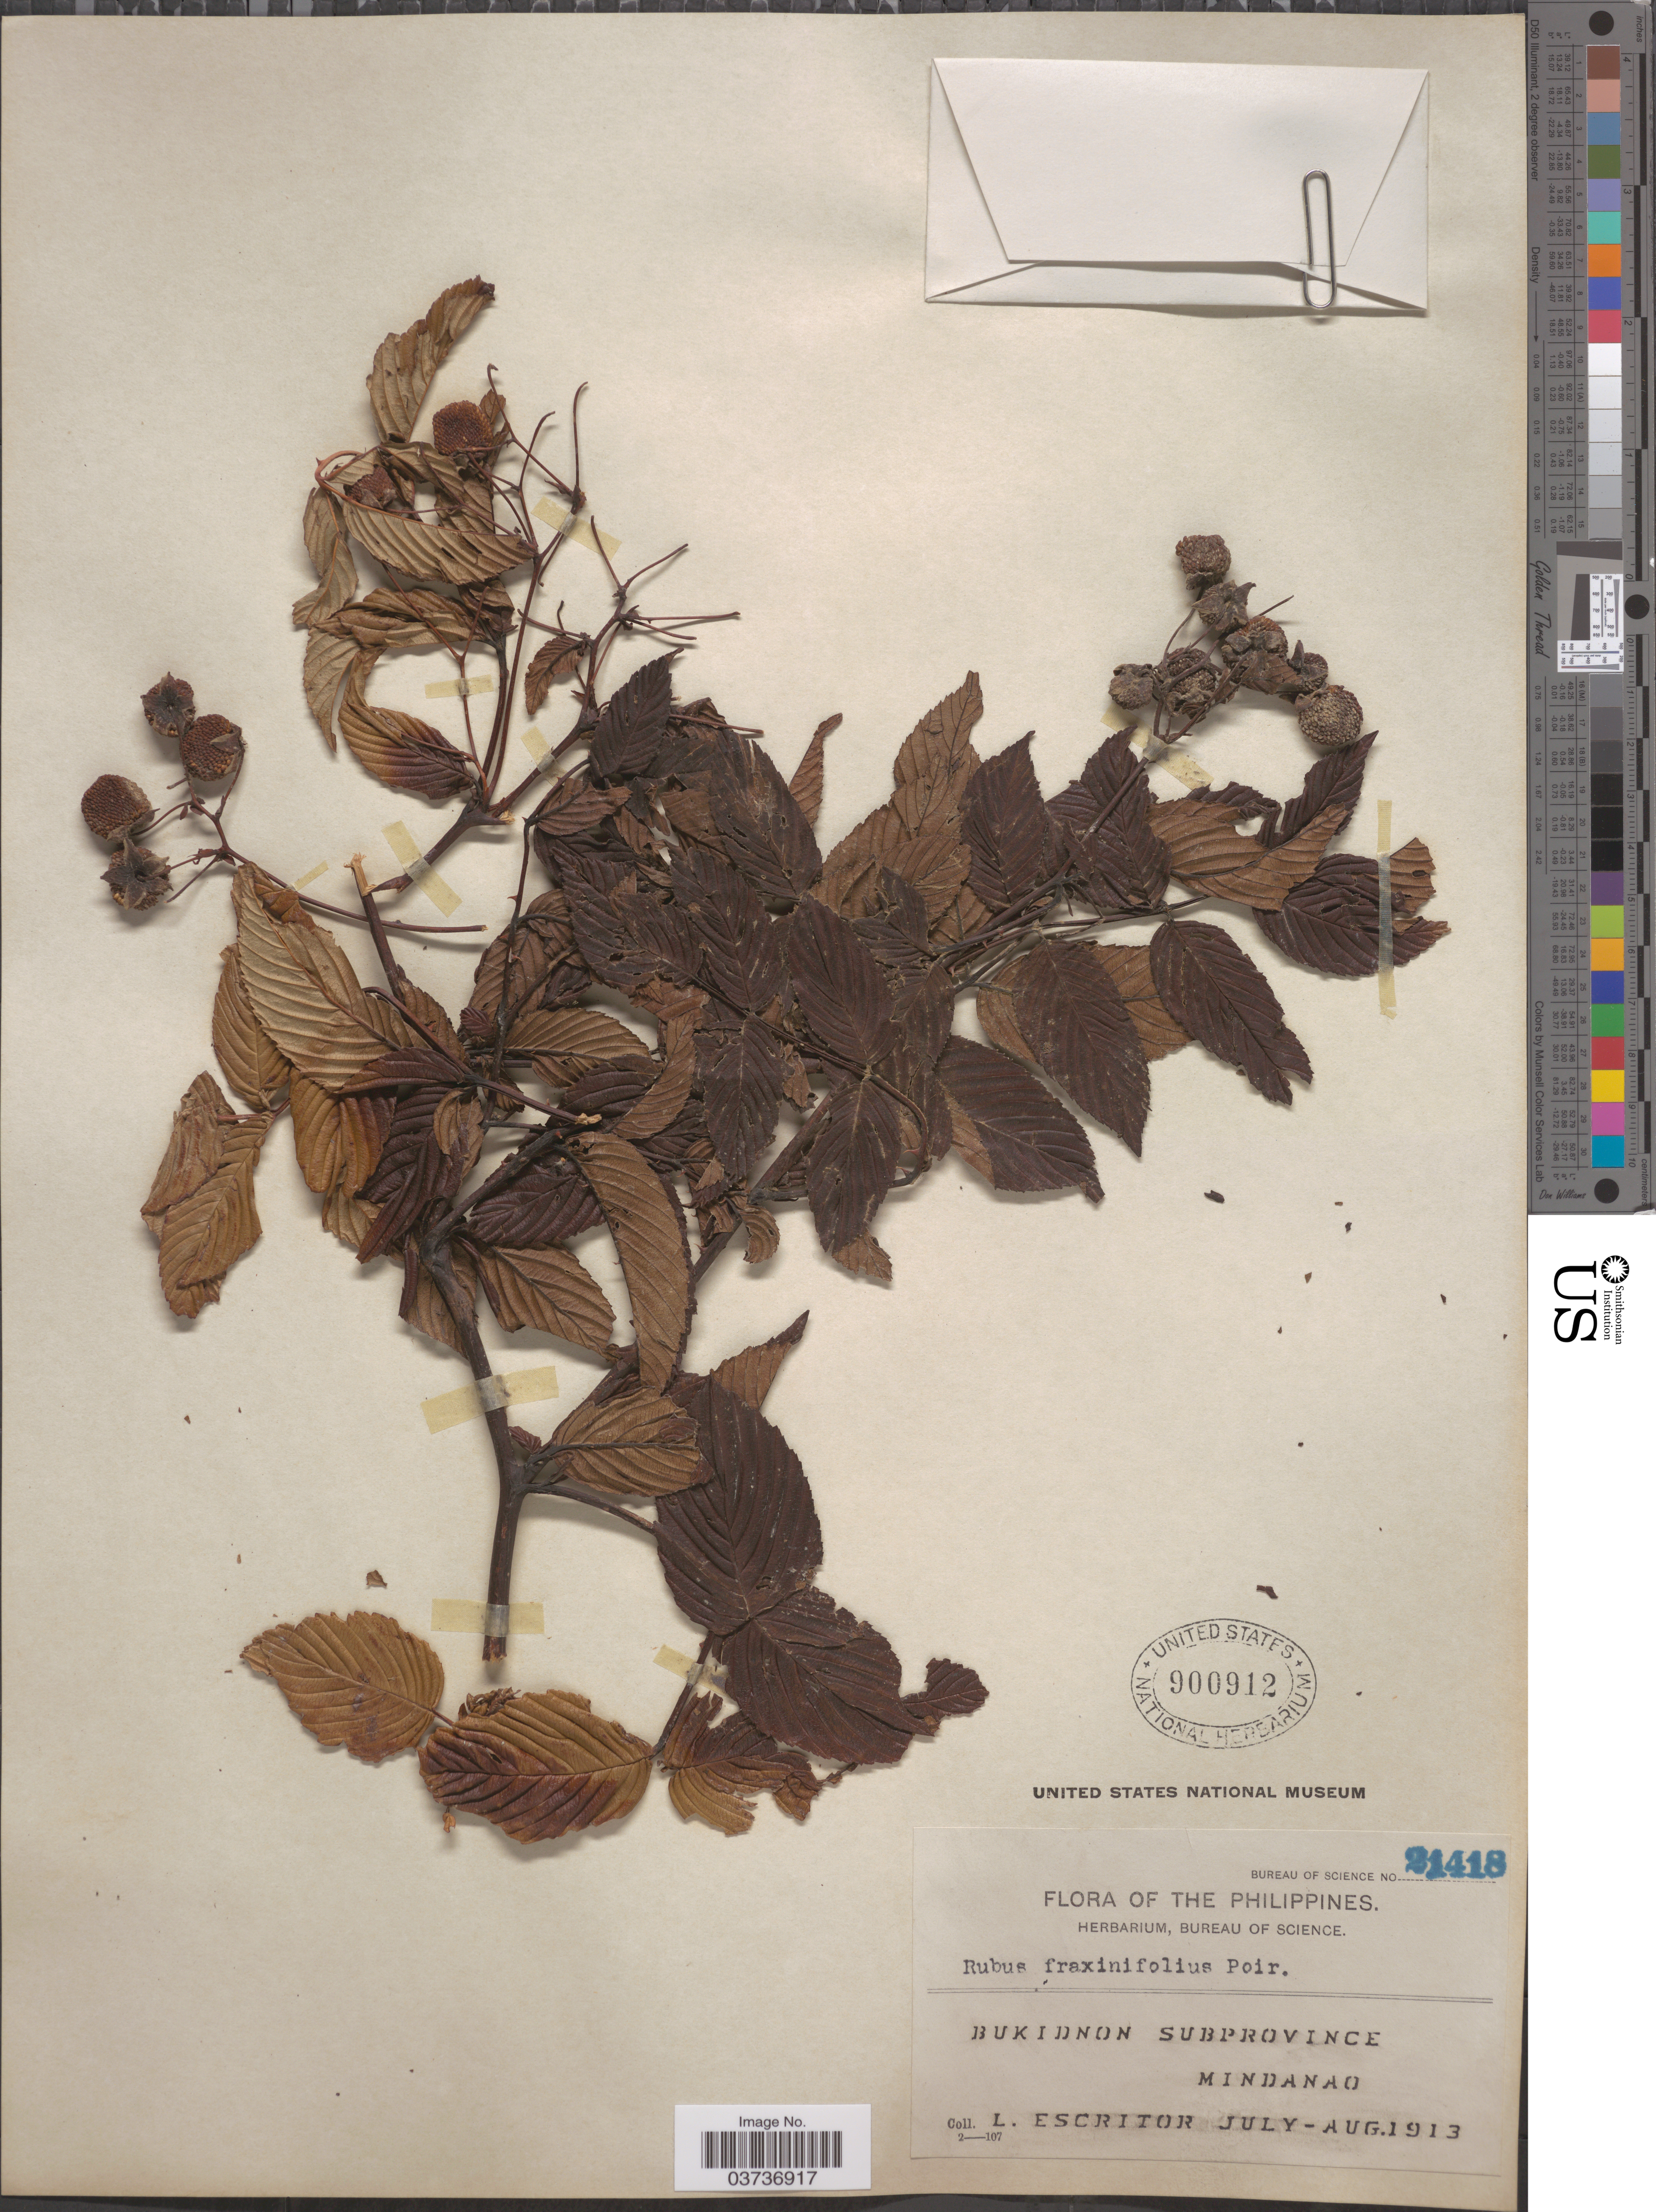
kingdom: Plantae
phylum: Tracheophyta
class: Magnoliopsida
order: Rosales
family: Rosaceae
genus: Rubus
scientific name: Rubus fraxinifolius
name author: Hayata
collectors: L. Escritor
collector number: Bureau of Science 21418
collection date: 1913-07/1913-08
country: Philippines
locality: Bukidnon Subprovince. Mindanao.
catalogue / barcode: US 900912